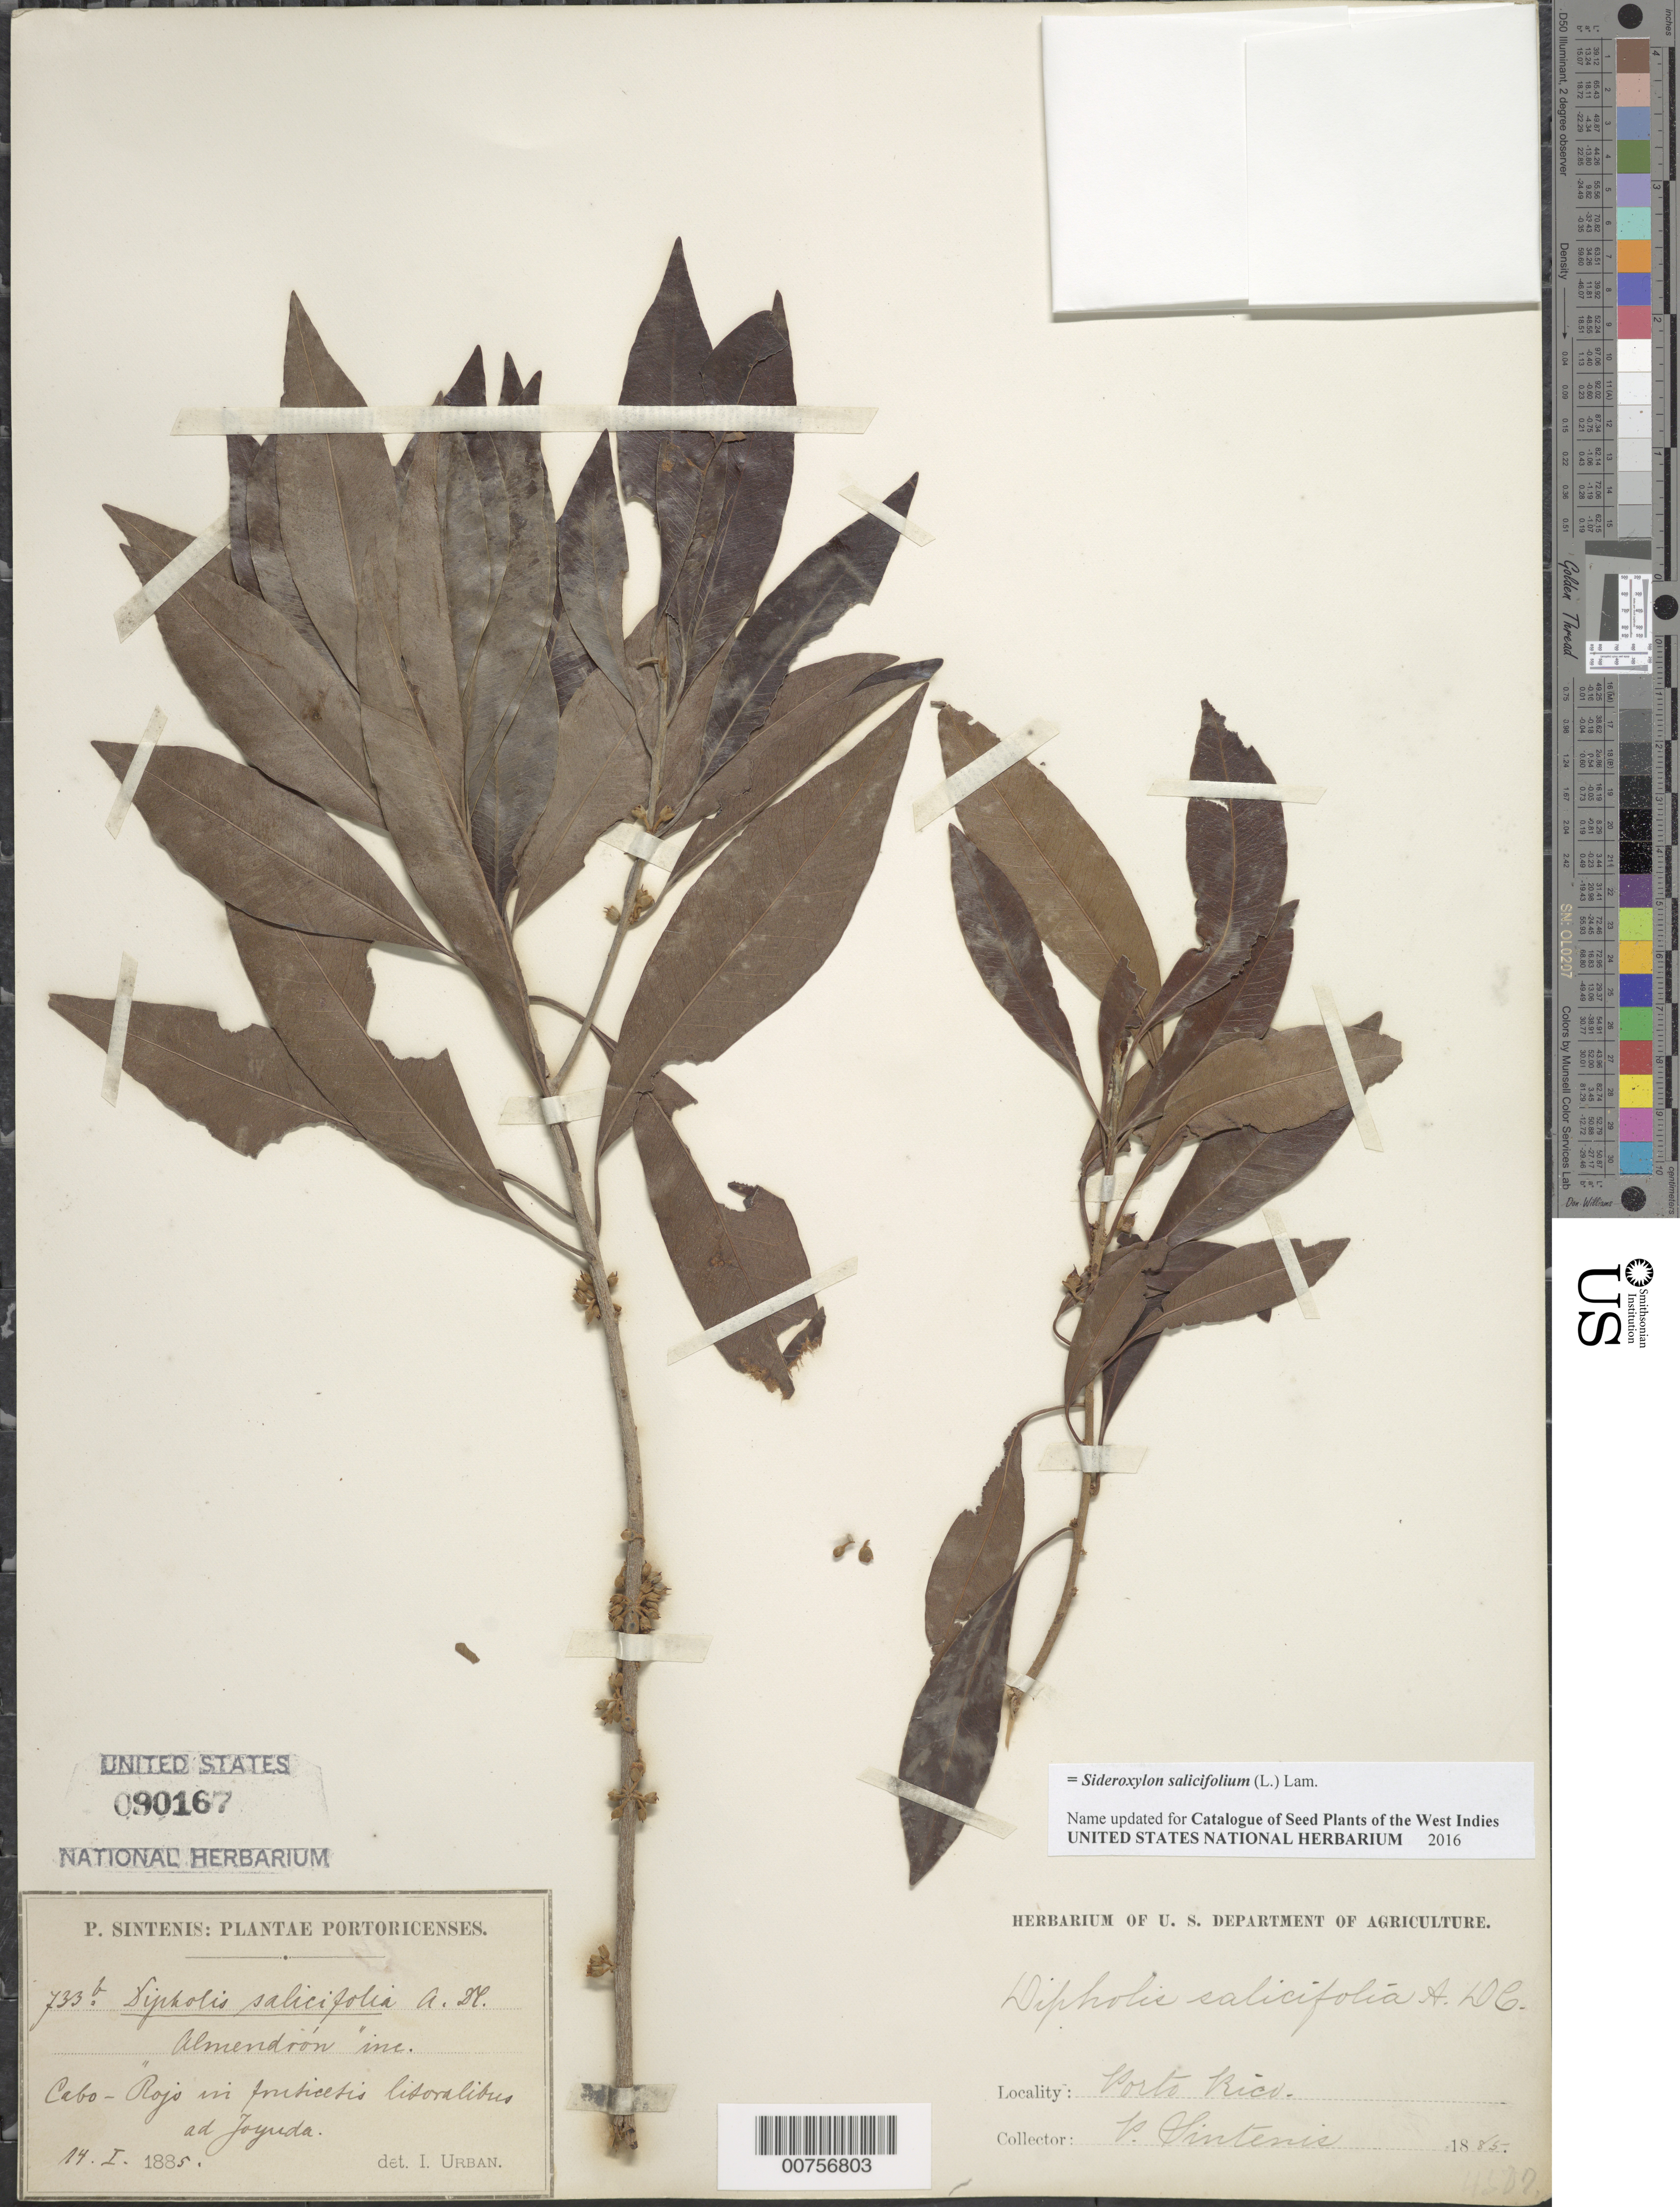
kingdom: Plantae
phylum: Tracheophyta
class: Magnoliopsida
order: Ericales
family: Sapotaceae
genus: Sideroxylon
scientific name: Sideroxylon salicifolium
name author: (L.) Lam.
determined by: Urban, Ignatz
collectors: P. Sintenis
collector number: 733b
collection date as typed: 14 Jan 1885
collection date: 1885-01-14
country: Puerto Rico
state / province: Cabo Rojo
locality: Cabo Rojo in fruticetis lisoralibus ad Joyuda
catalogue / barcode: US 756803